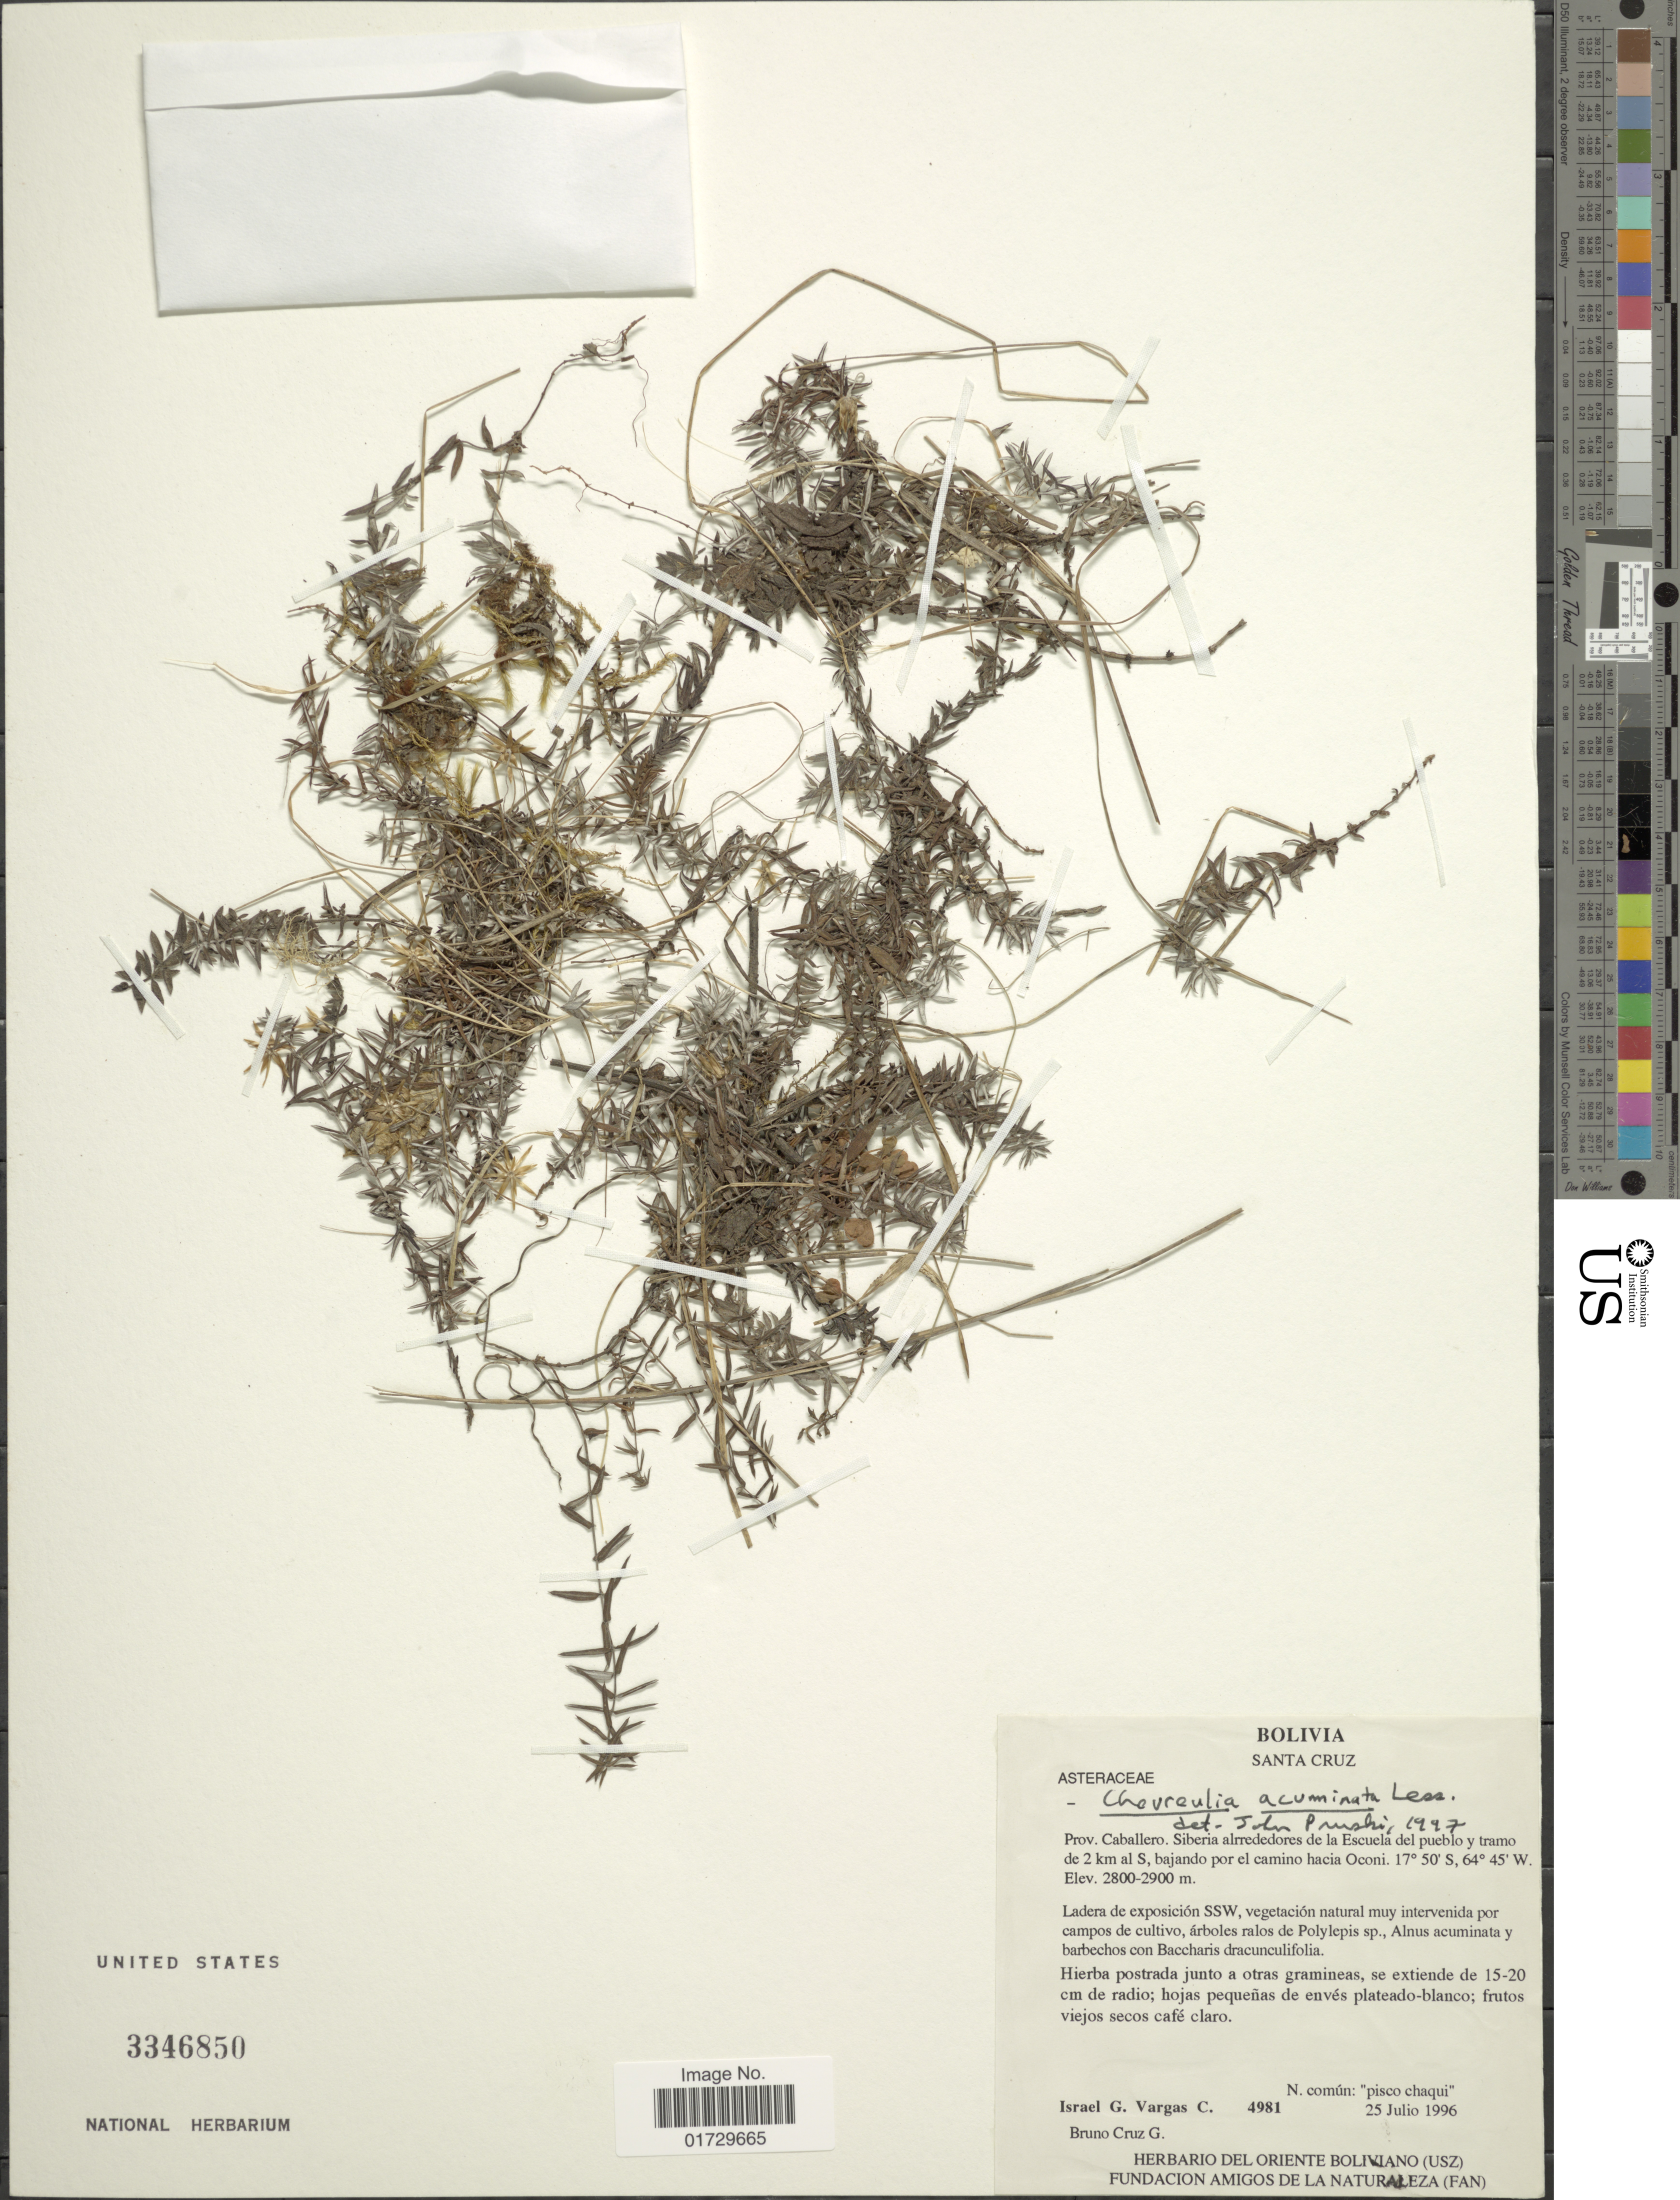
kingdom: Plantae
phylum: Tracheophyta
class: Magnoliopsida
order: Asterales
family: Asteraceae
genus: Chevreulia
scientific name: Chevreulia acuminata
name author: Less.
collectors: I. G. Vargas C. & B. Cruz G.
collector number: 4981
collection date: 1996-07-25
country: Bolivia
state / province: Santa Cruz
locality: Prov. Caballero. Siberia alrrededores de la Escuela del pueblo y tramo de 2 km ak S. bajando por el camino hacia Oconi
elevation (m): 2800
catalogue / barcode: US 3346850